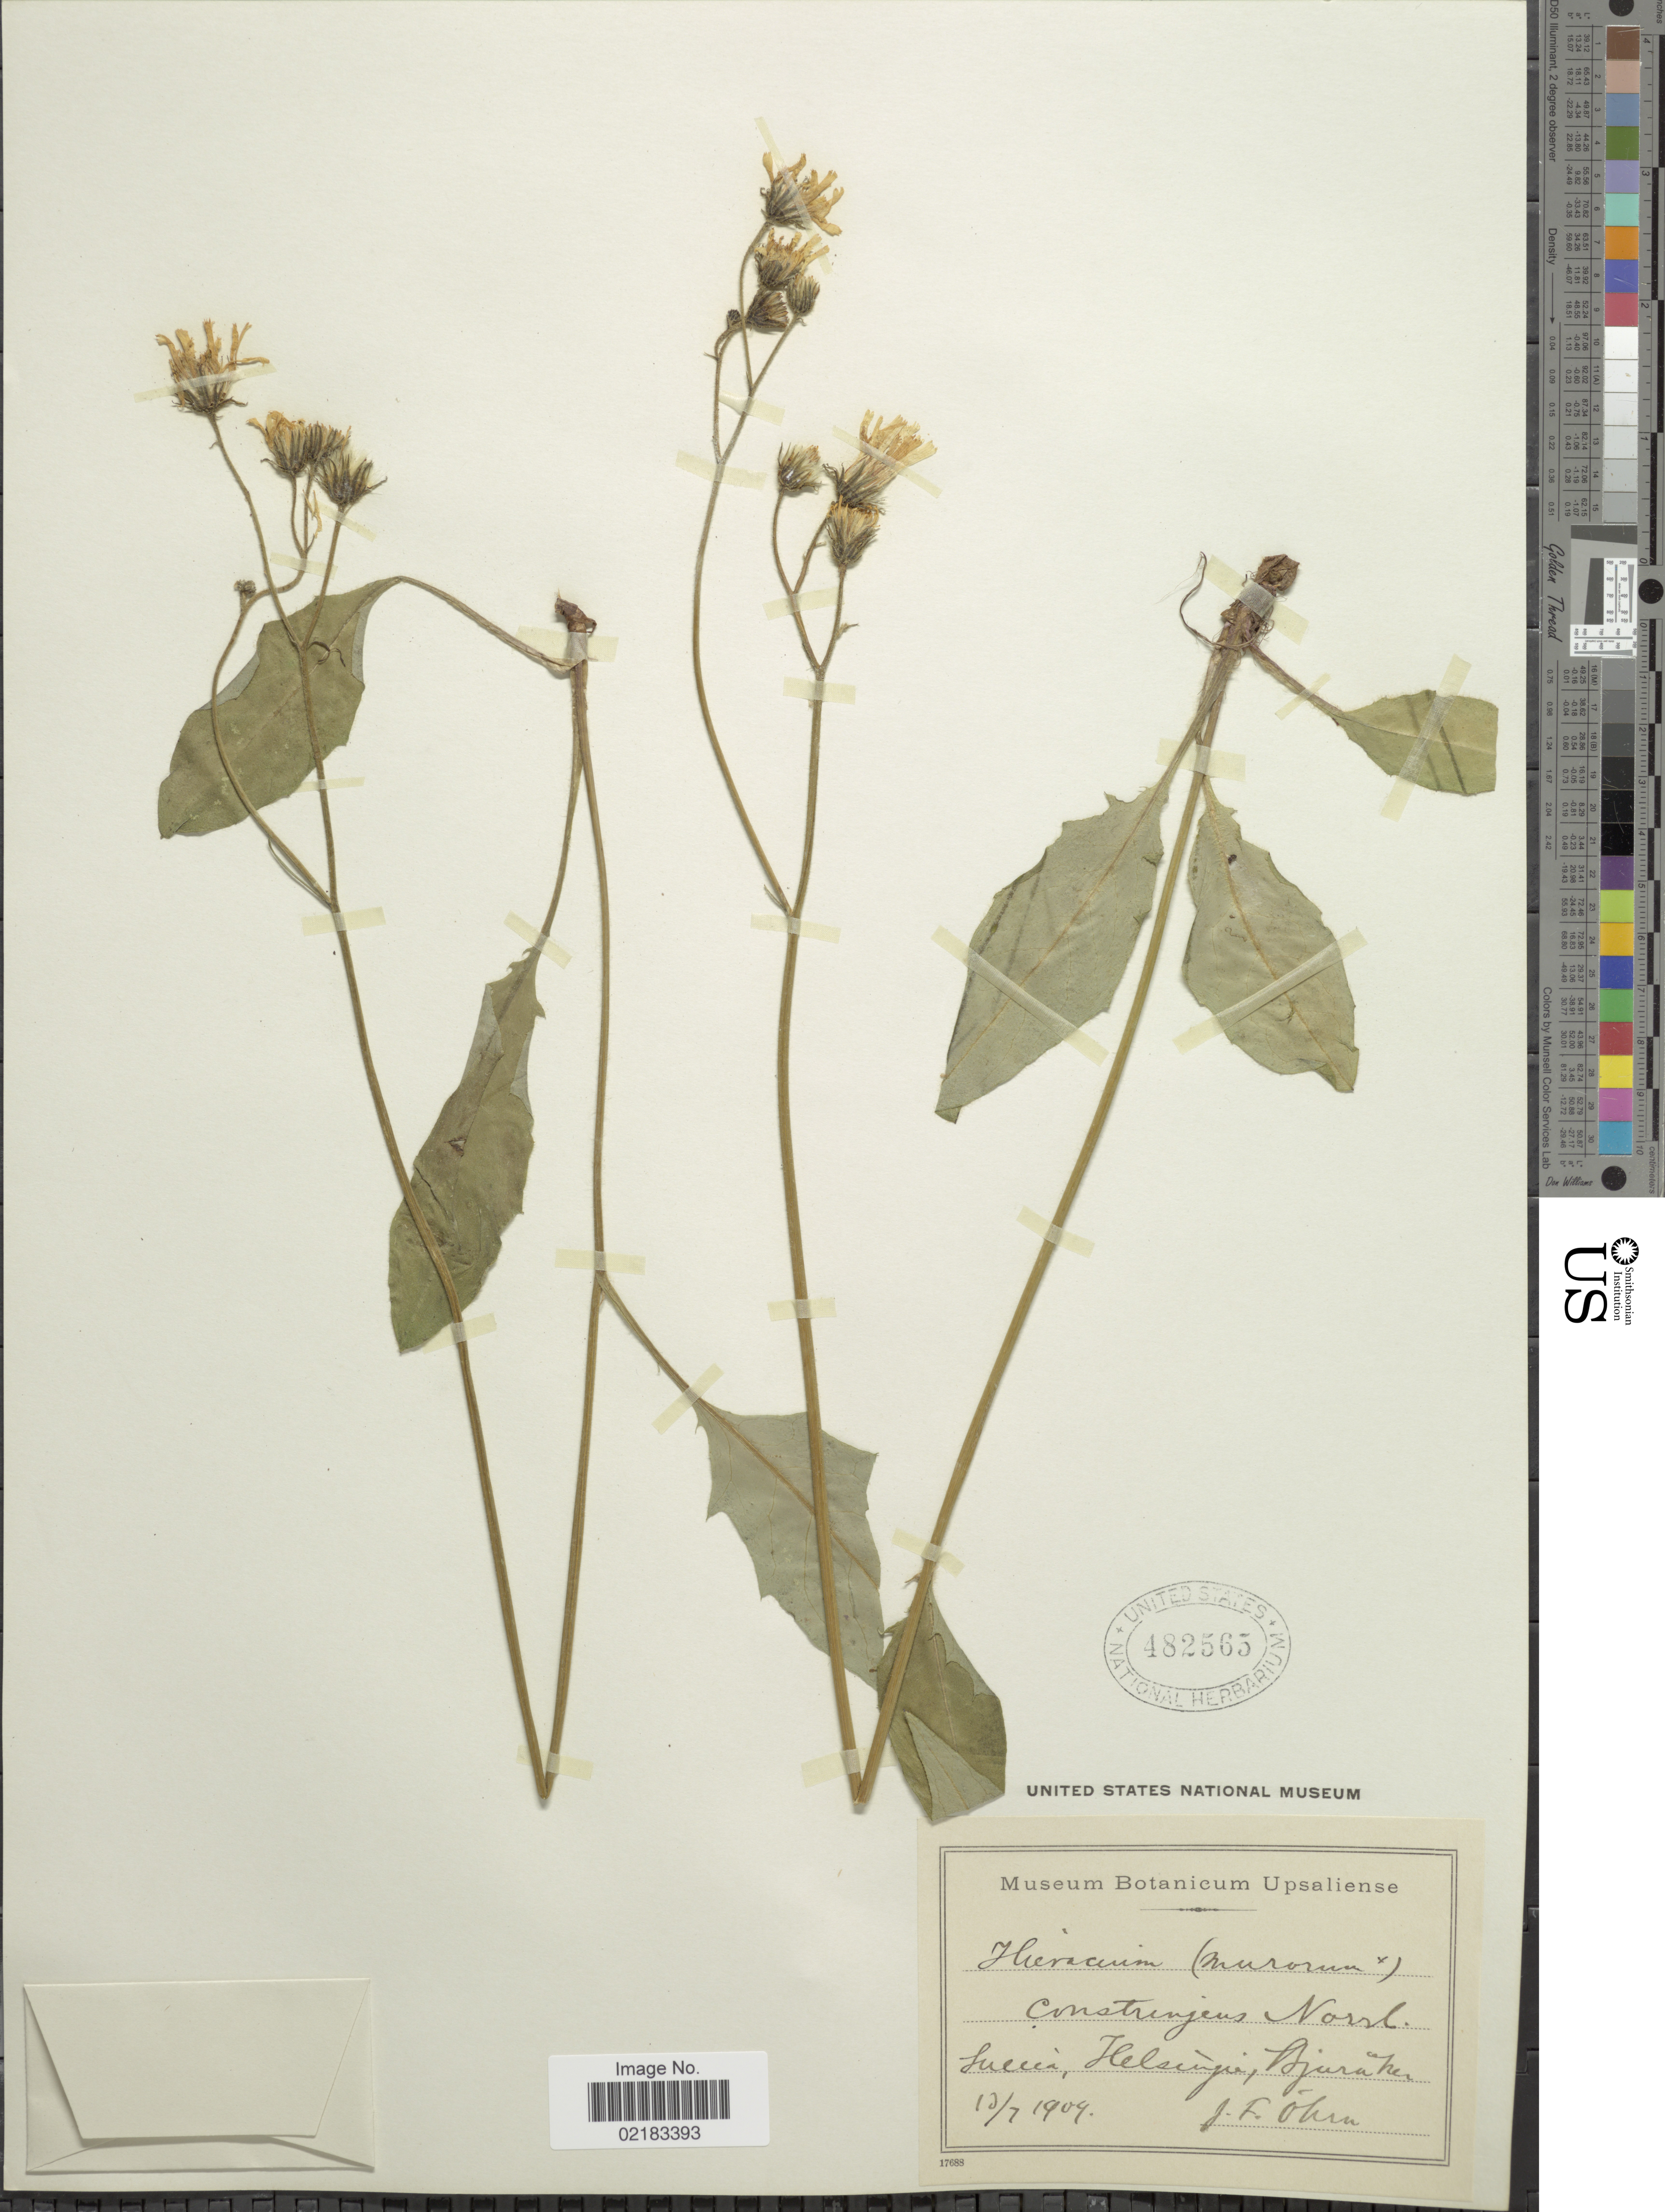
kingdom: Plantae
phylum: Tracheophyta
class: Magnoliopsida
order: Asterales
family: Asteraceae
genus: Hieracium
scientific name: Hieracium murorum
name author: L.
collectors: J. Ohrn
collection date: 1904-07-10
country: Sweden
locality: Suecia: Helsingia, Bjuraker.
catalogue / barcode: US 482565